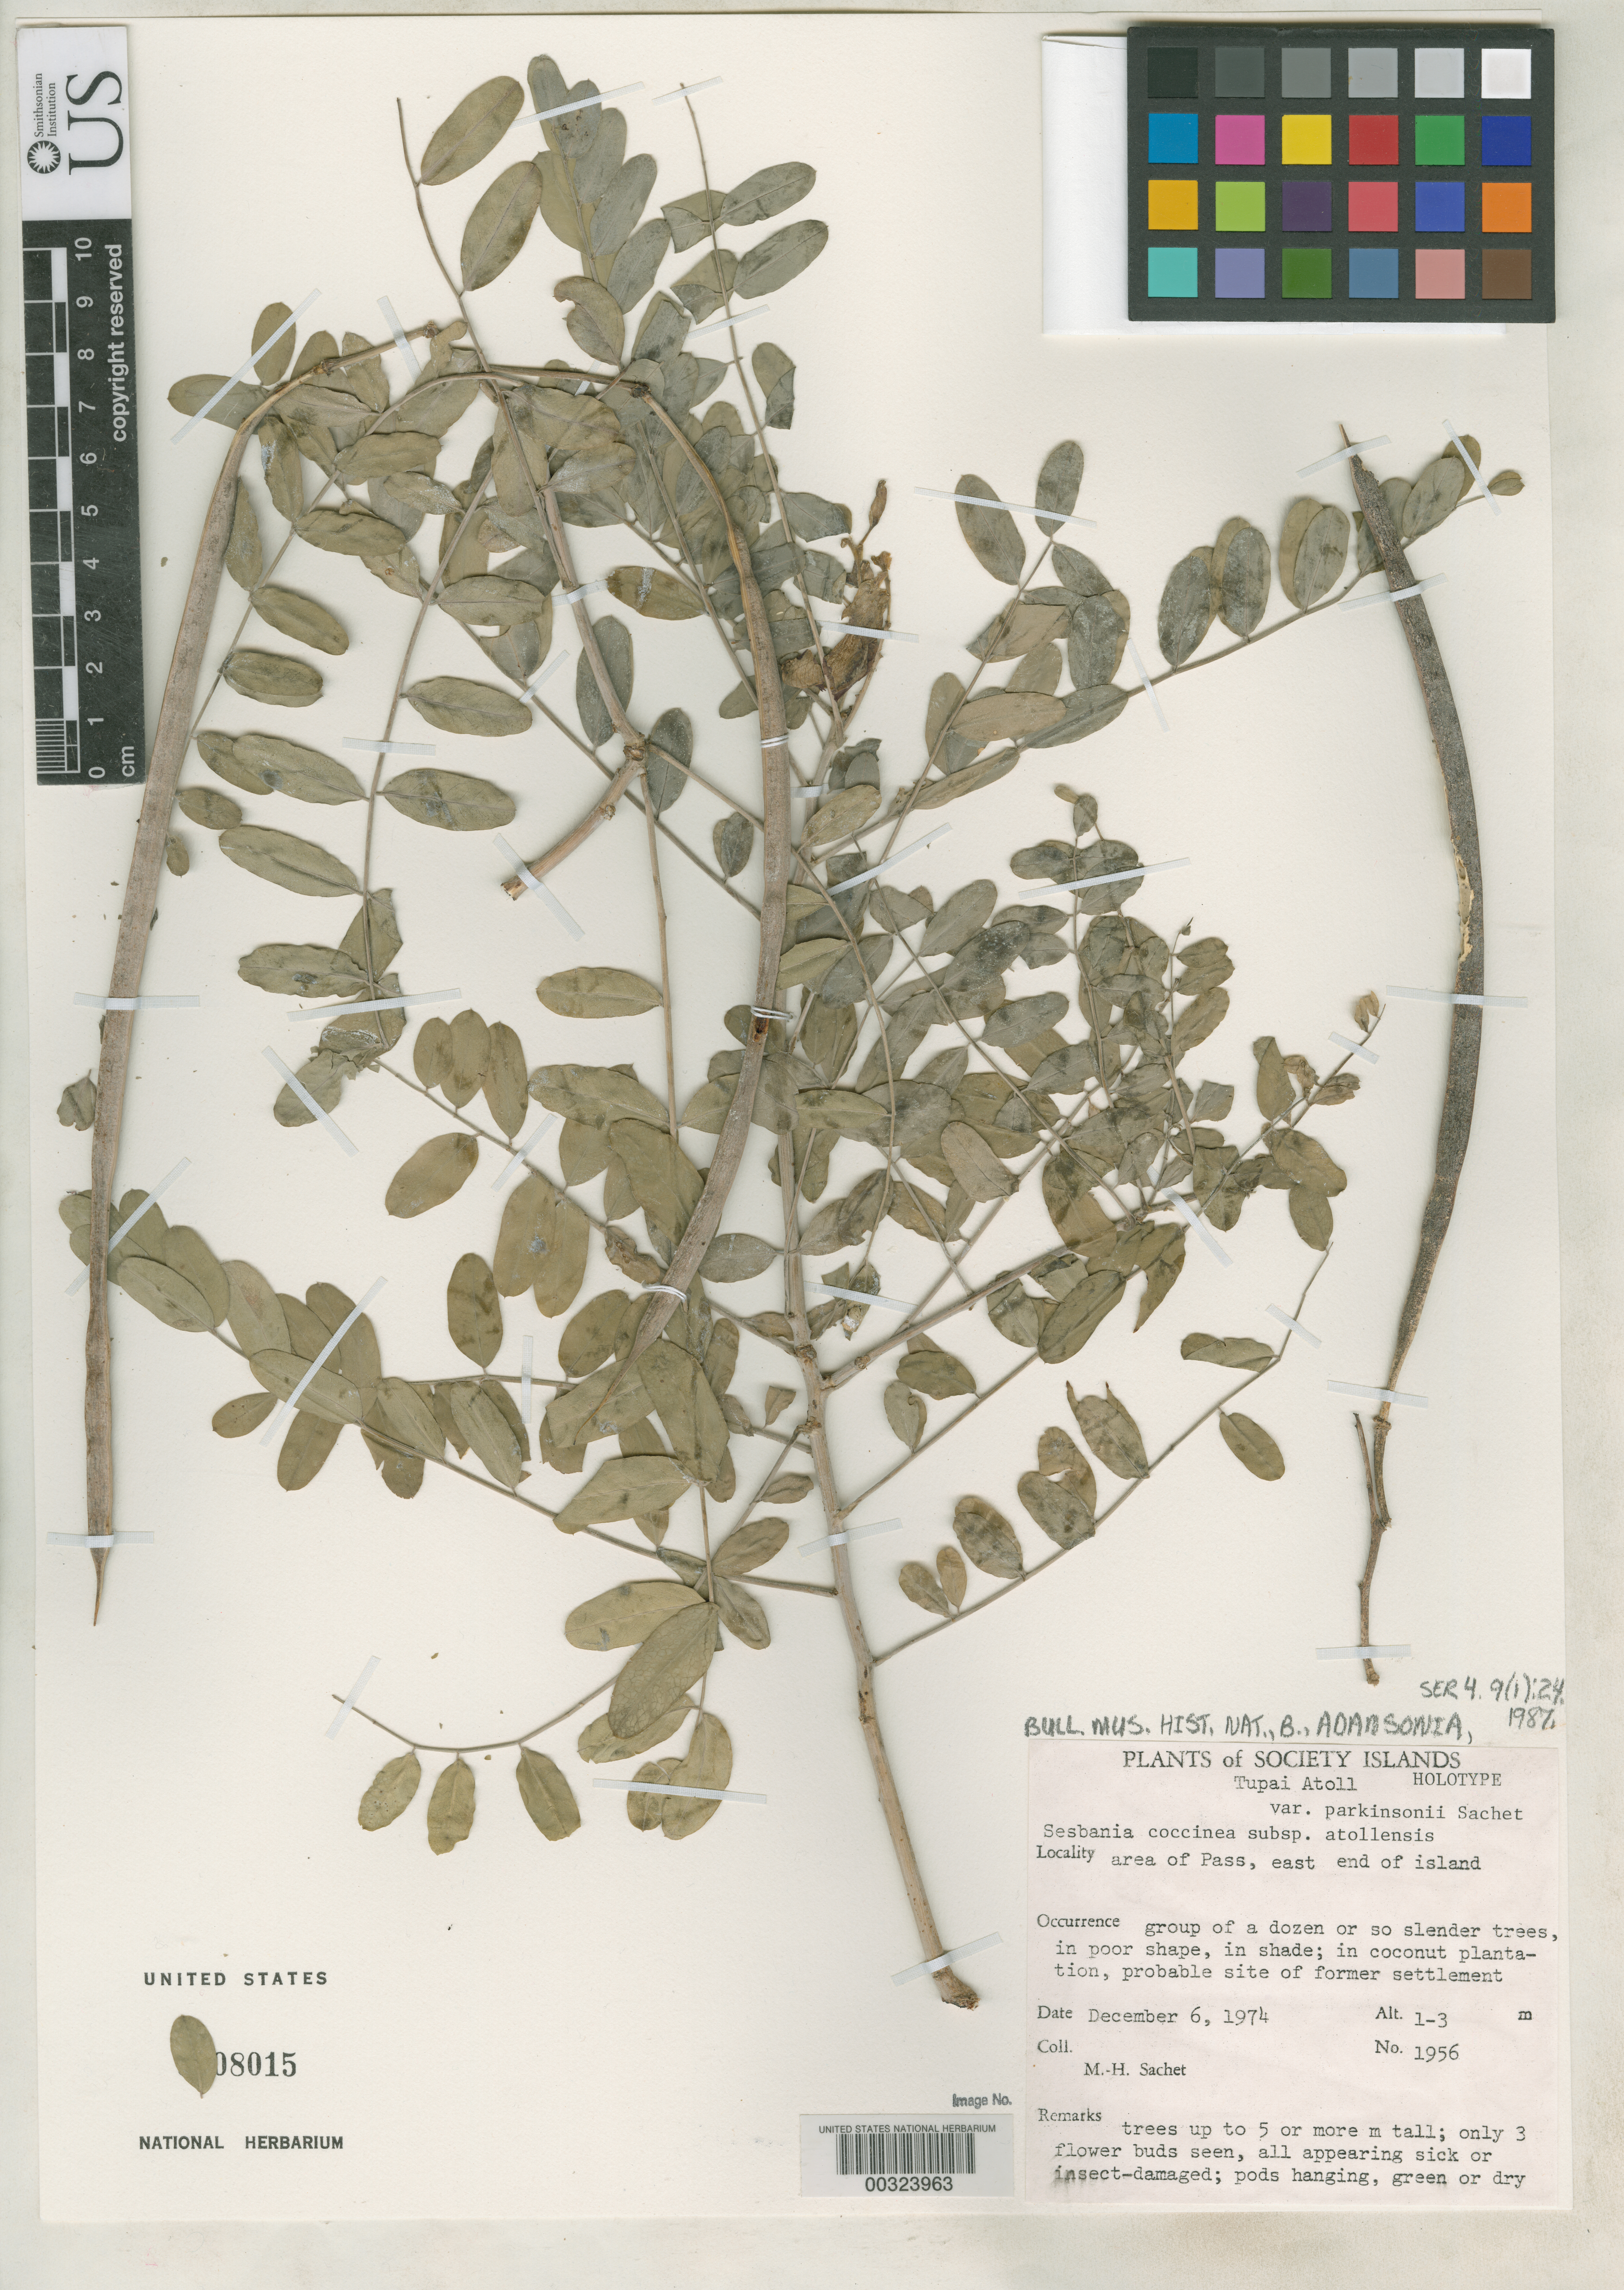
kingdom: Plantae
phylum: Tracheophyta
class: Magnoliopsida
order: Fabales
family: Fabaceae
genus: Sesbania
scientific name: Sesbania coccinea subsp. atollensis var. parkinsonii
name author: Sachet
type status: Holotype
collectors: M.-H. Sachet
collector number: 1956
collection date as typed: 06 Dec 1974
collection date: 1974-12-06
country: French Polynesia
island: Tupai Atoll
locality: Near pass, E end of island. [Society Is.]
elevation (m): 1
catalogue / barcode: US 3208015